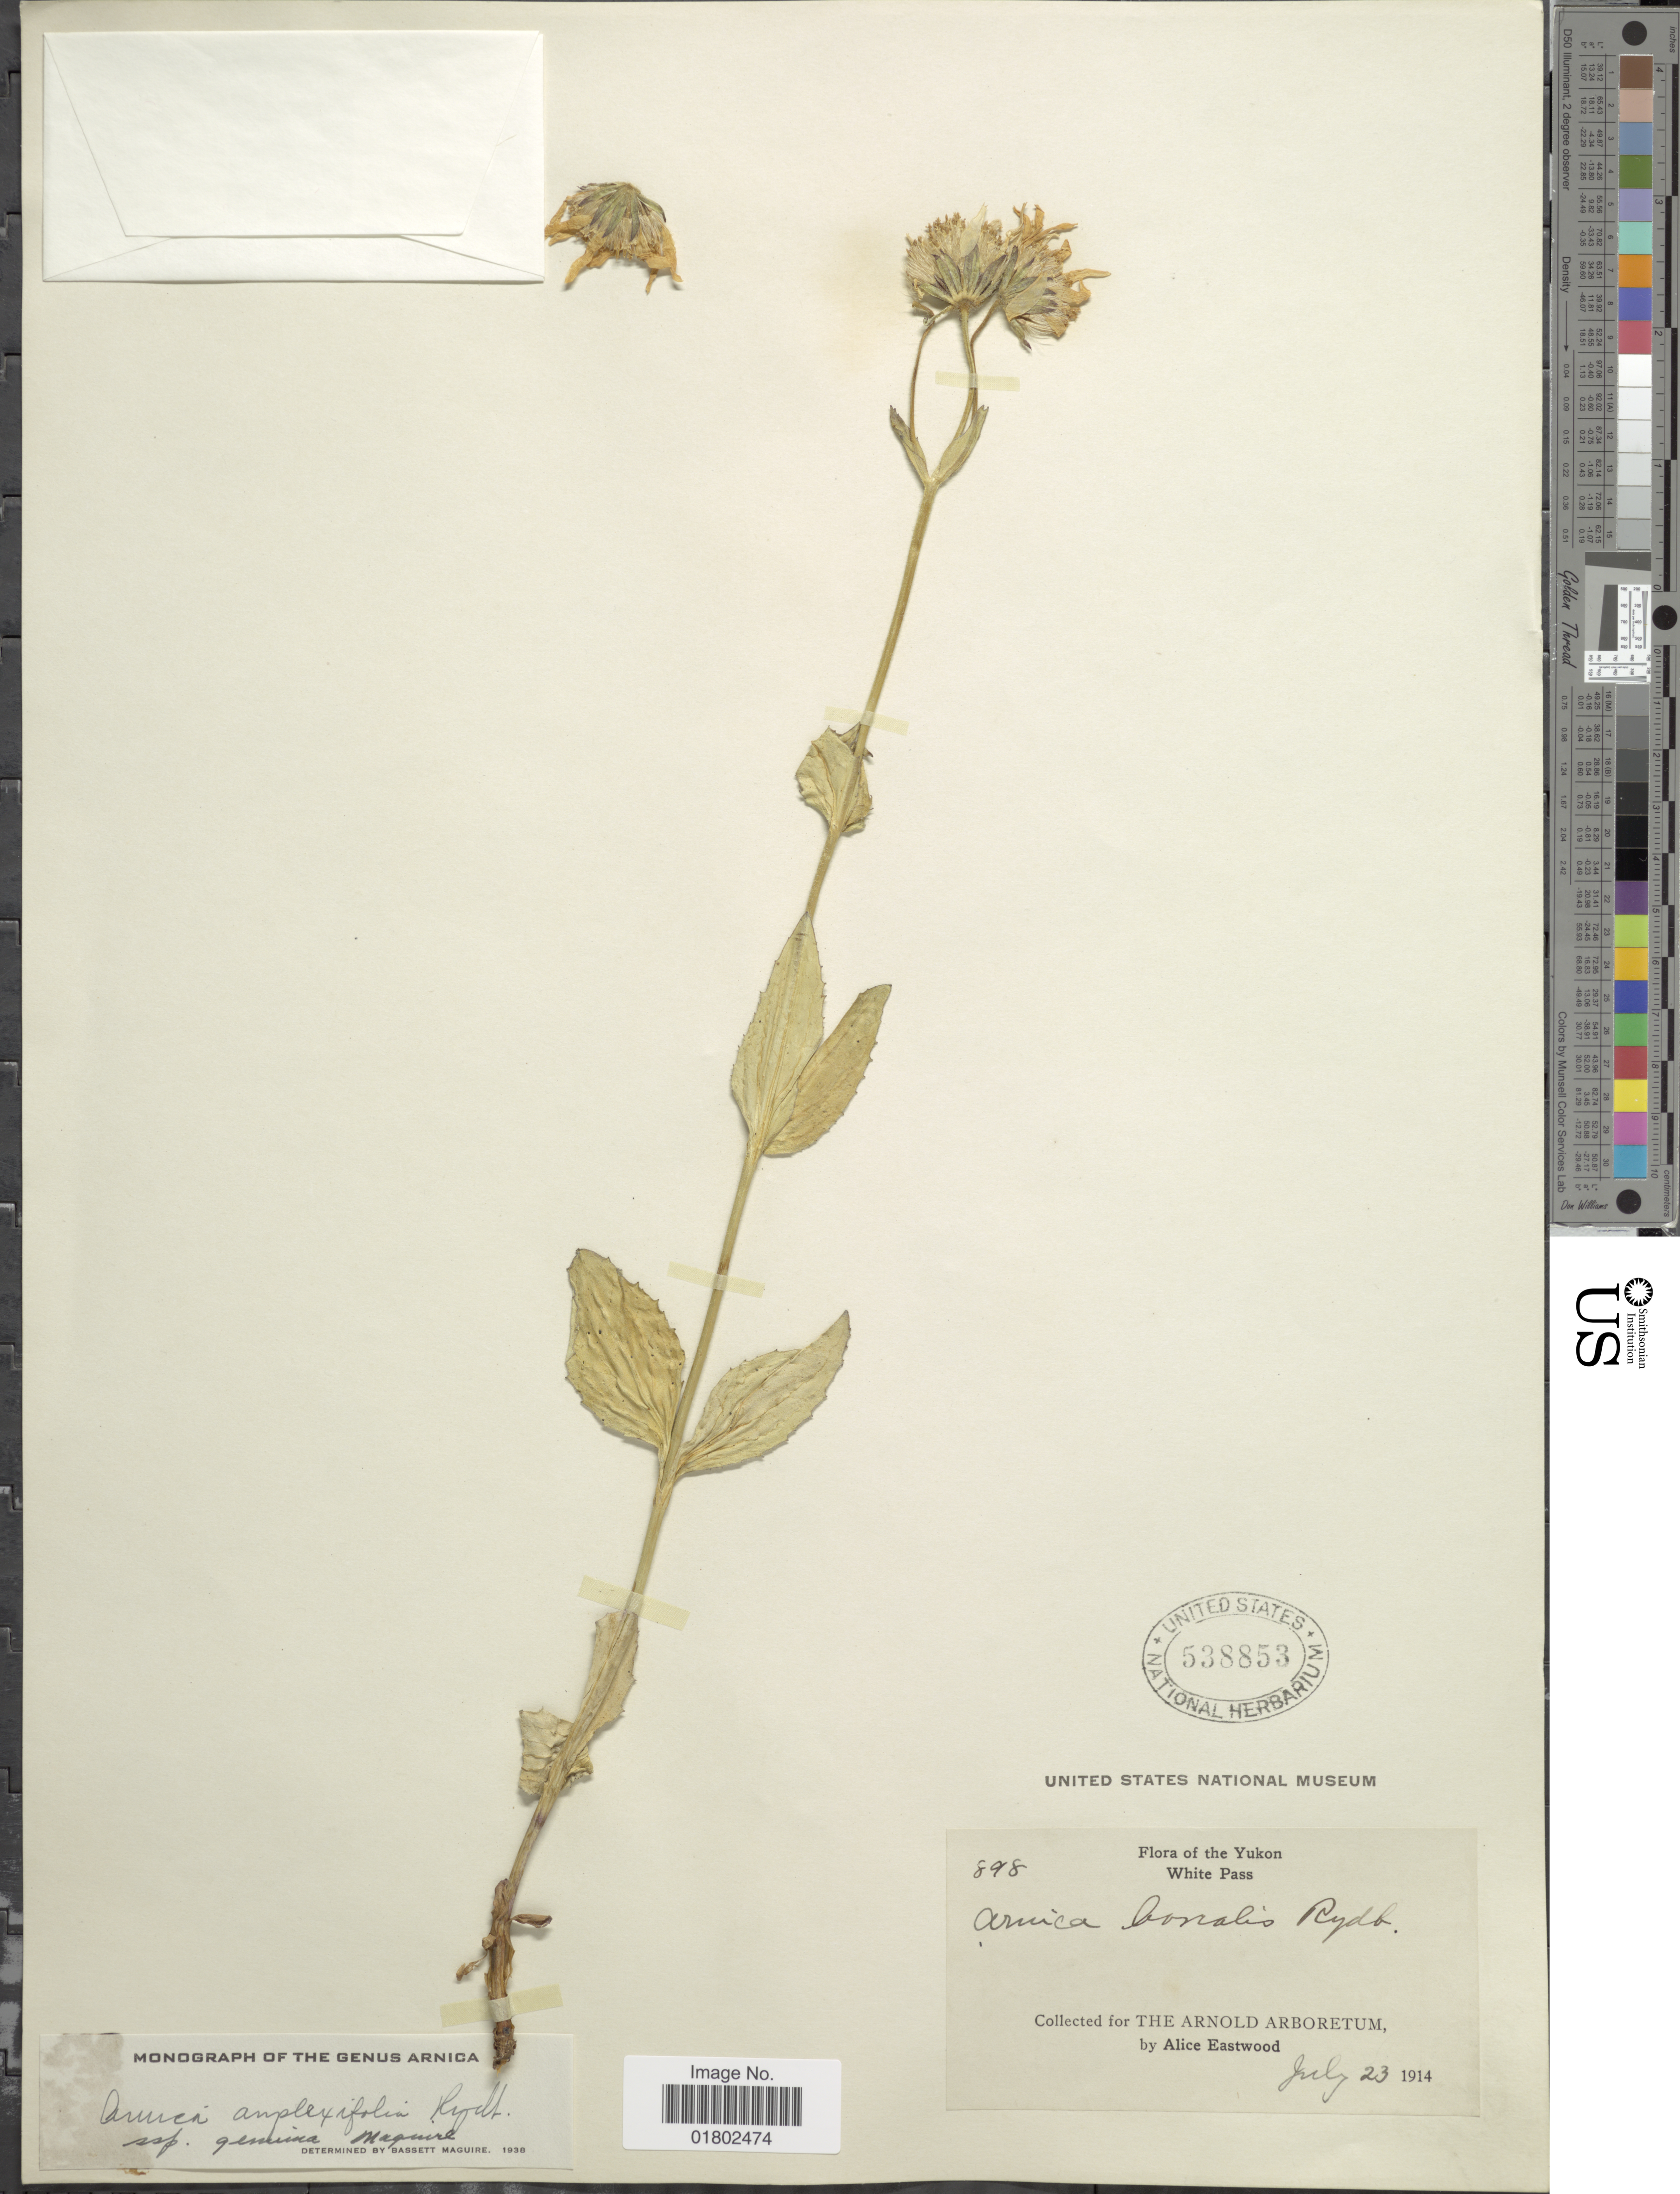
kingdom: Plantae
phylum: Tracheophyta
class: Magnoliopsida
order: Asterales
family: Asteraceae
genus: Arnica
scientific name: Arnica amplexifolia subsp. genuina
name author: Maguire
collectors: A. Eastwood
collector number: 898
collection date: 1914-07-23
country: Canada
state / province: Yukon Territory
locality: Yukon, White Pass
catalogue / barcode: US 538853